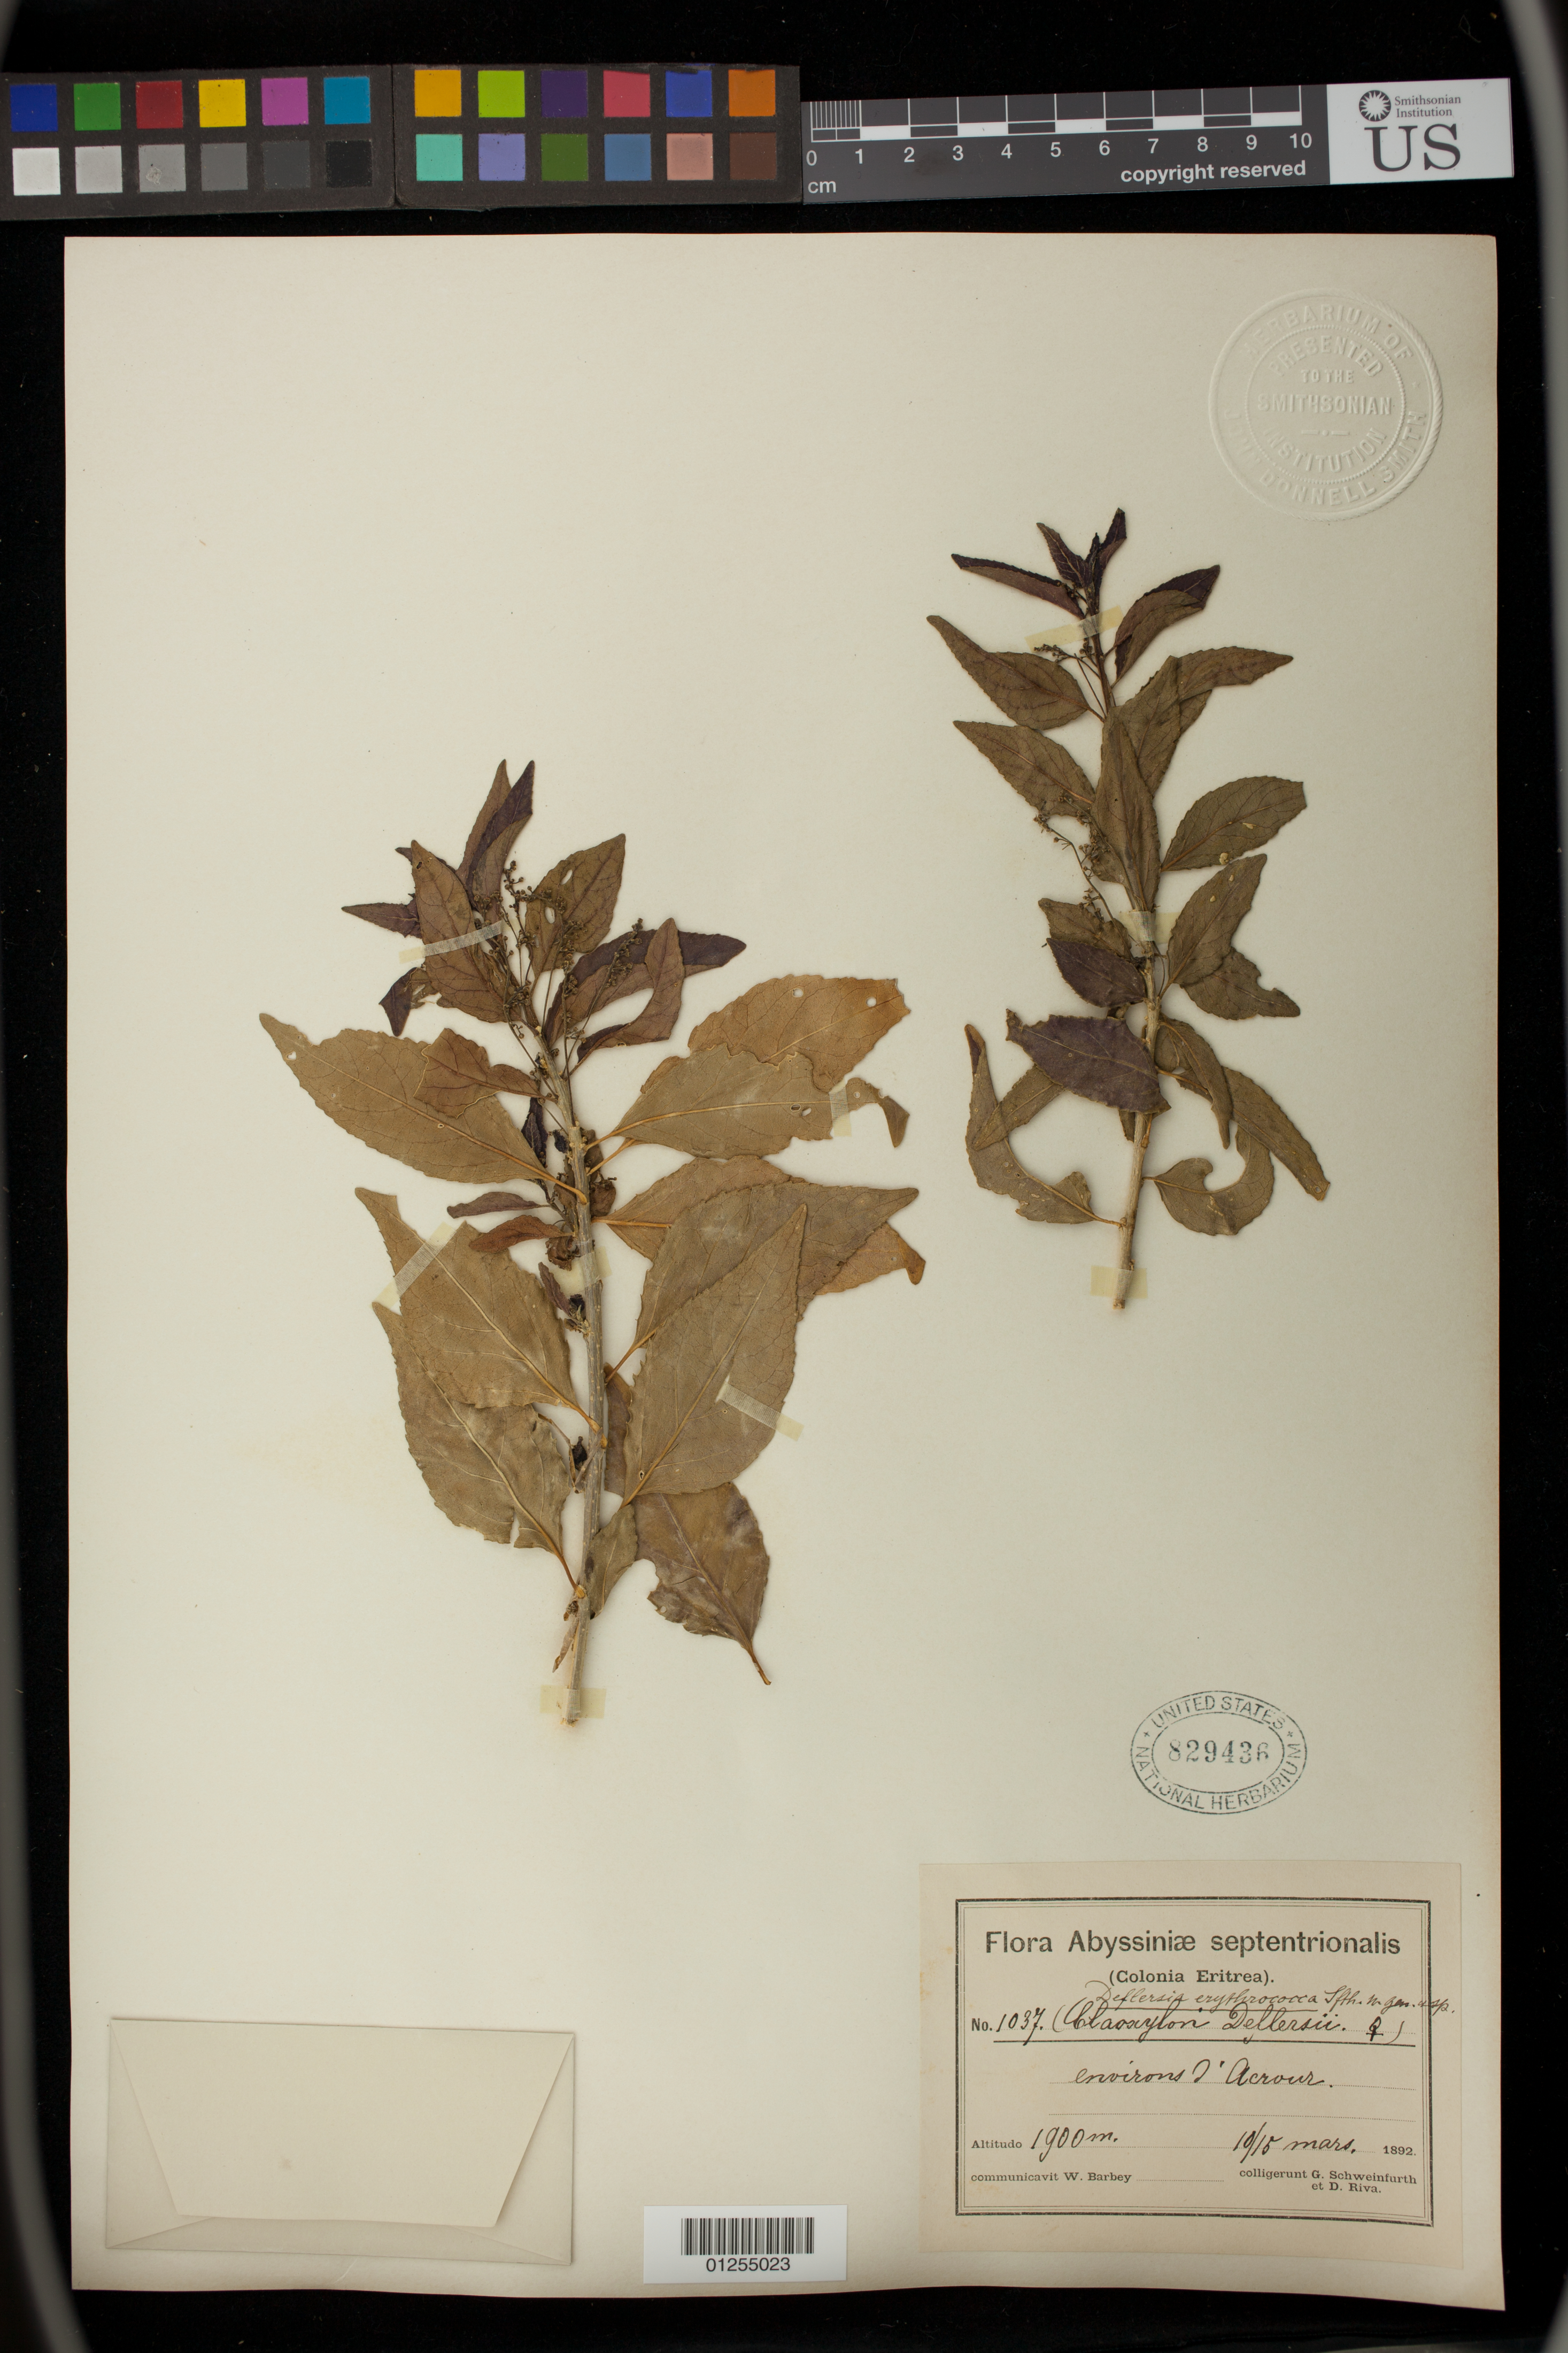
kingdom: Plantae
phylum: Tracheophyta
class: Magnoliopsida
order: Malpighiales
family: Euphorbiaceae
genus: Erythrococca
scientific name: Erythrococca sp.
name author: Benth.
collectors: W. Barbey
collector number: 1037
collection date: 1892-03-10/1892-03-15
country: Eritrea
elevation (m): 1900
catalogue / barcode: US 829436